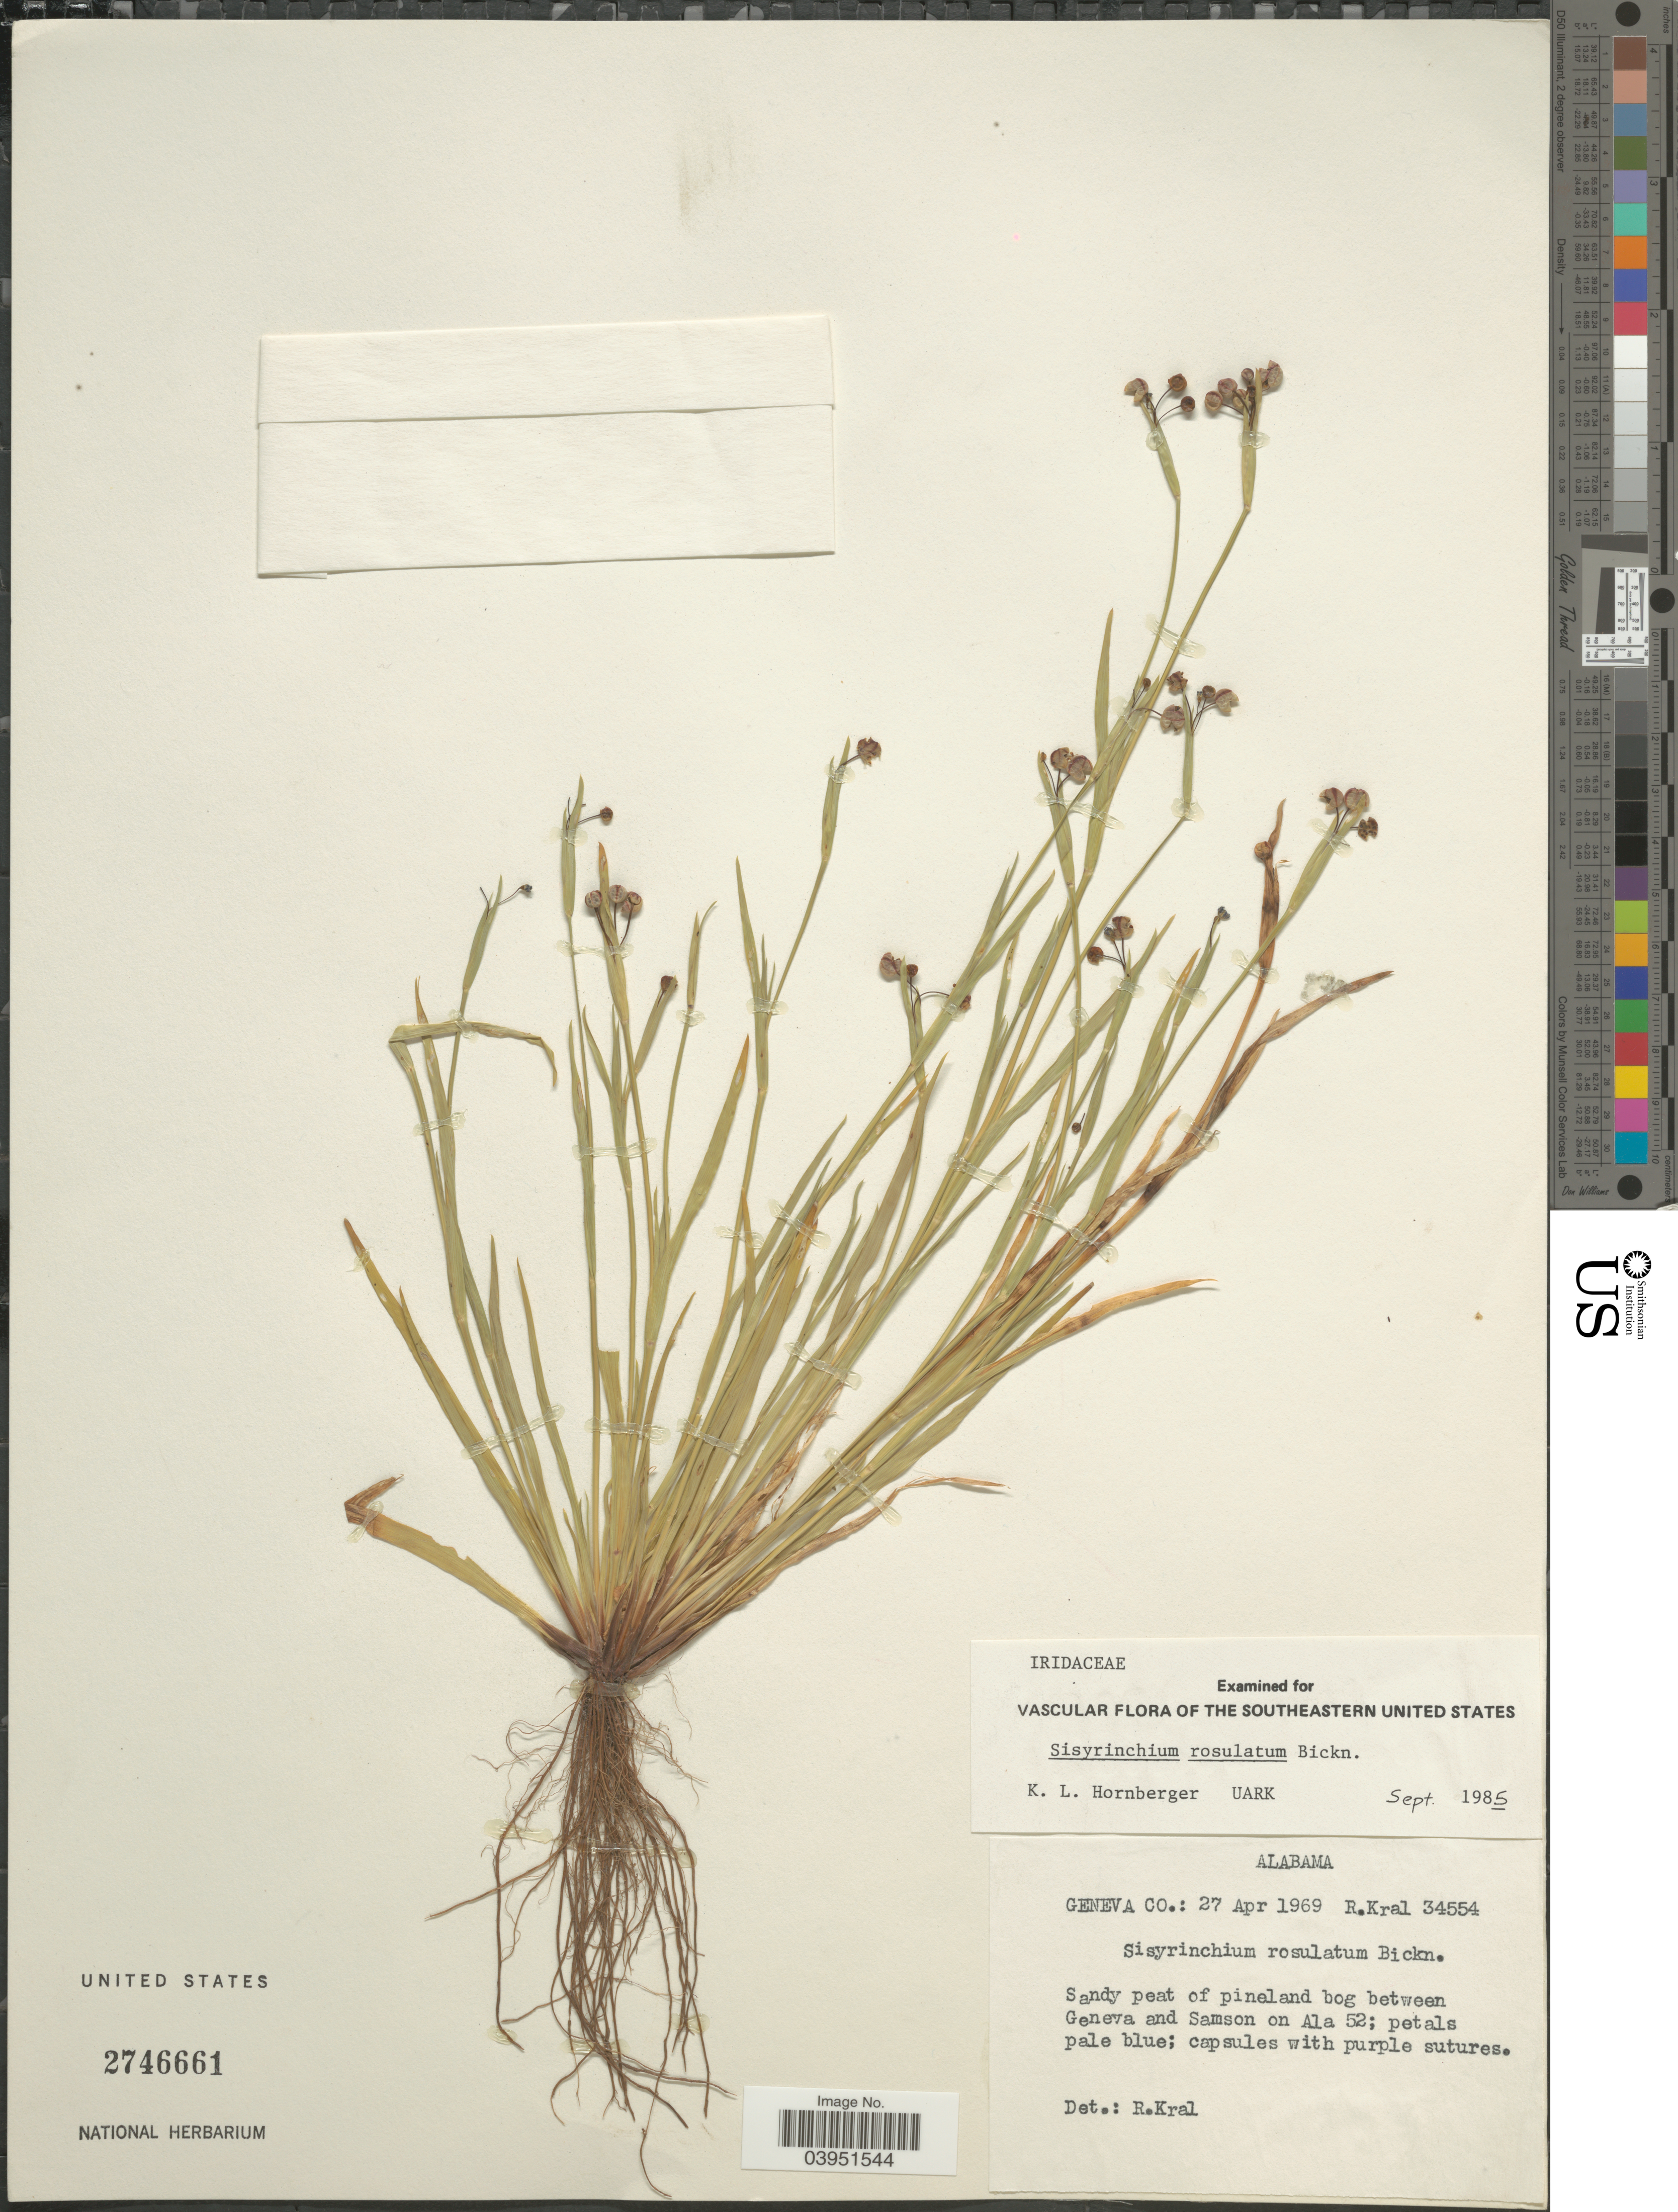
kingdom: Plantae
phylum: Tracheophyta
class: Liliopsida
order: Asparagales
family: Iridaceae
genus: Sisyrinchium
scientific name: Sisyrinchium rosulatum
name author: E.P. Bicknell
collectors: R. Kral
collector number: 34554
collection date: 1969-04-27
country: United States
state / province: Alabama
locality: Geneva Co.: Sandy peat of pineland bog between Geneva and Samson on Ala 52.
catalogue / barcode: US 2746661